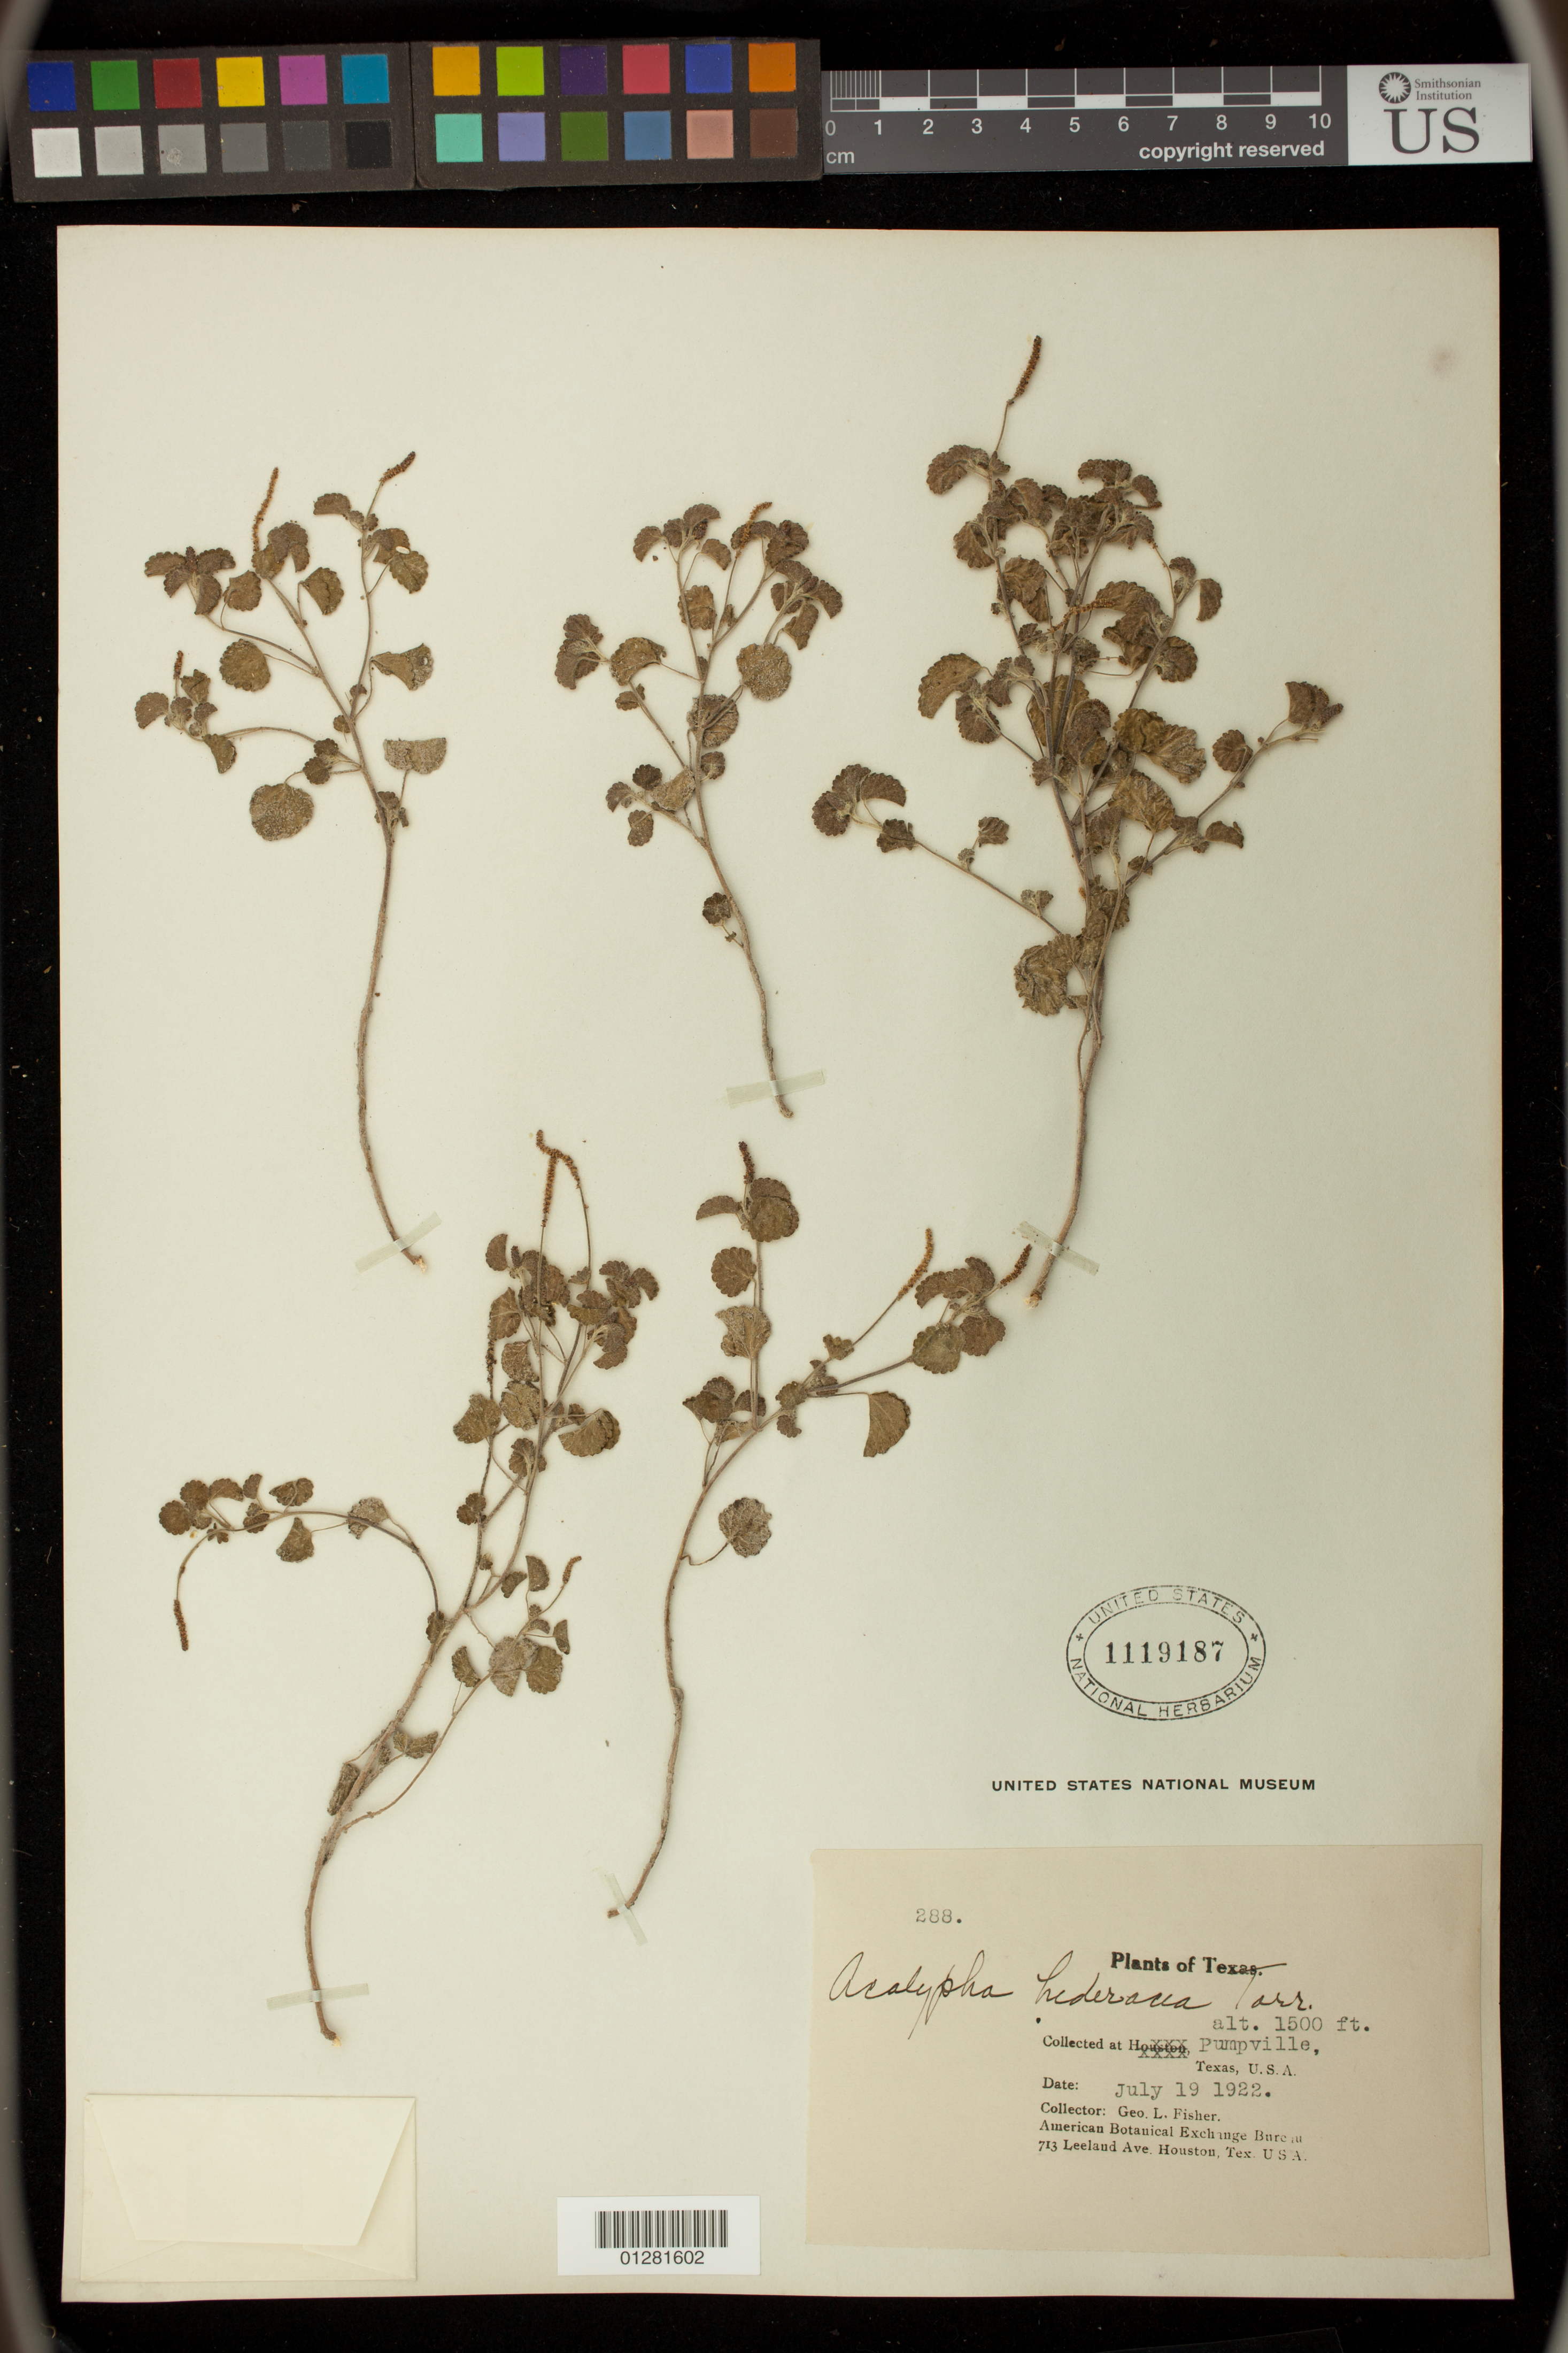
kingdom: Plantae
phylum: Tracheophyta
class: Magnoliopsida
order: Malpighiales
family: Euphorbiaceae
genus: Acalypha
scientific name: Acalypha hederacea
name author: Torr.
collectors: G. L. Fisher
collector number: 288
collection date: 1922-07-19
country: United States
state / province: Texas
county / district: Val Verde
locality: Pumpville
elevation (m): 457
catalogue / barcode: US 1119187